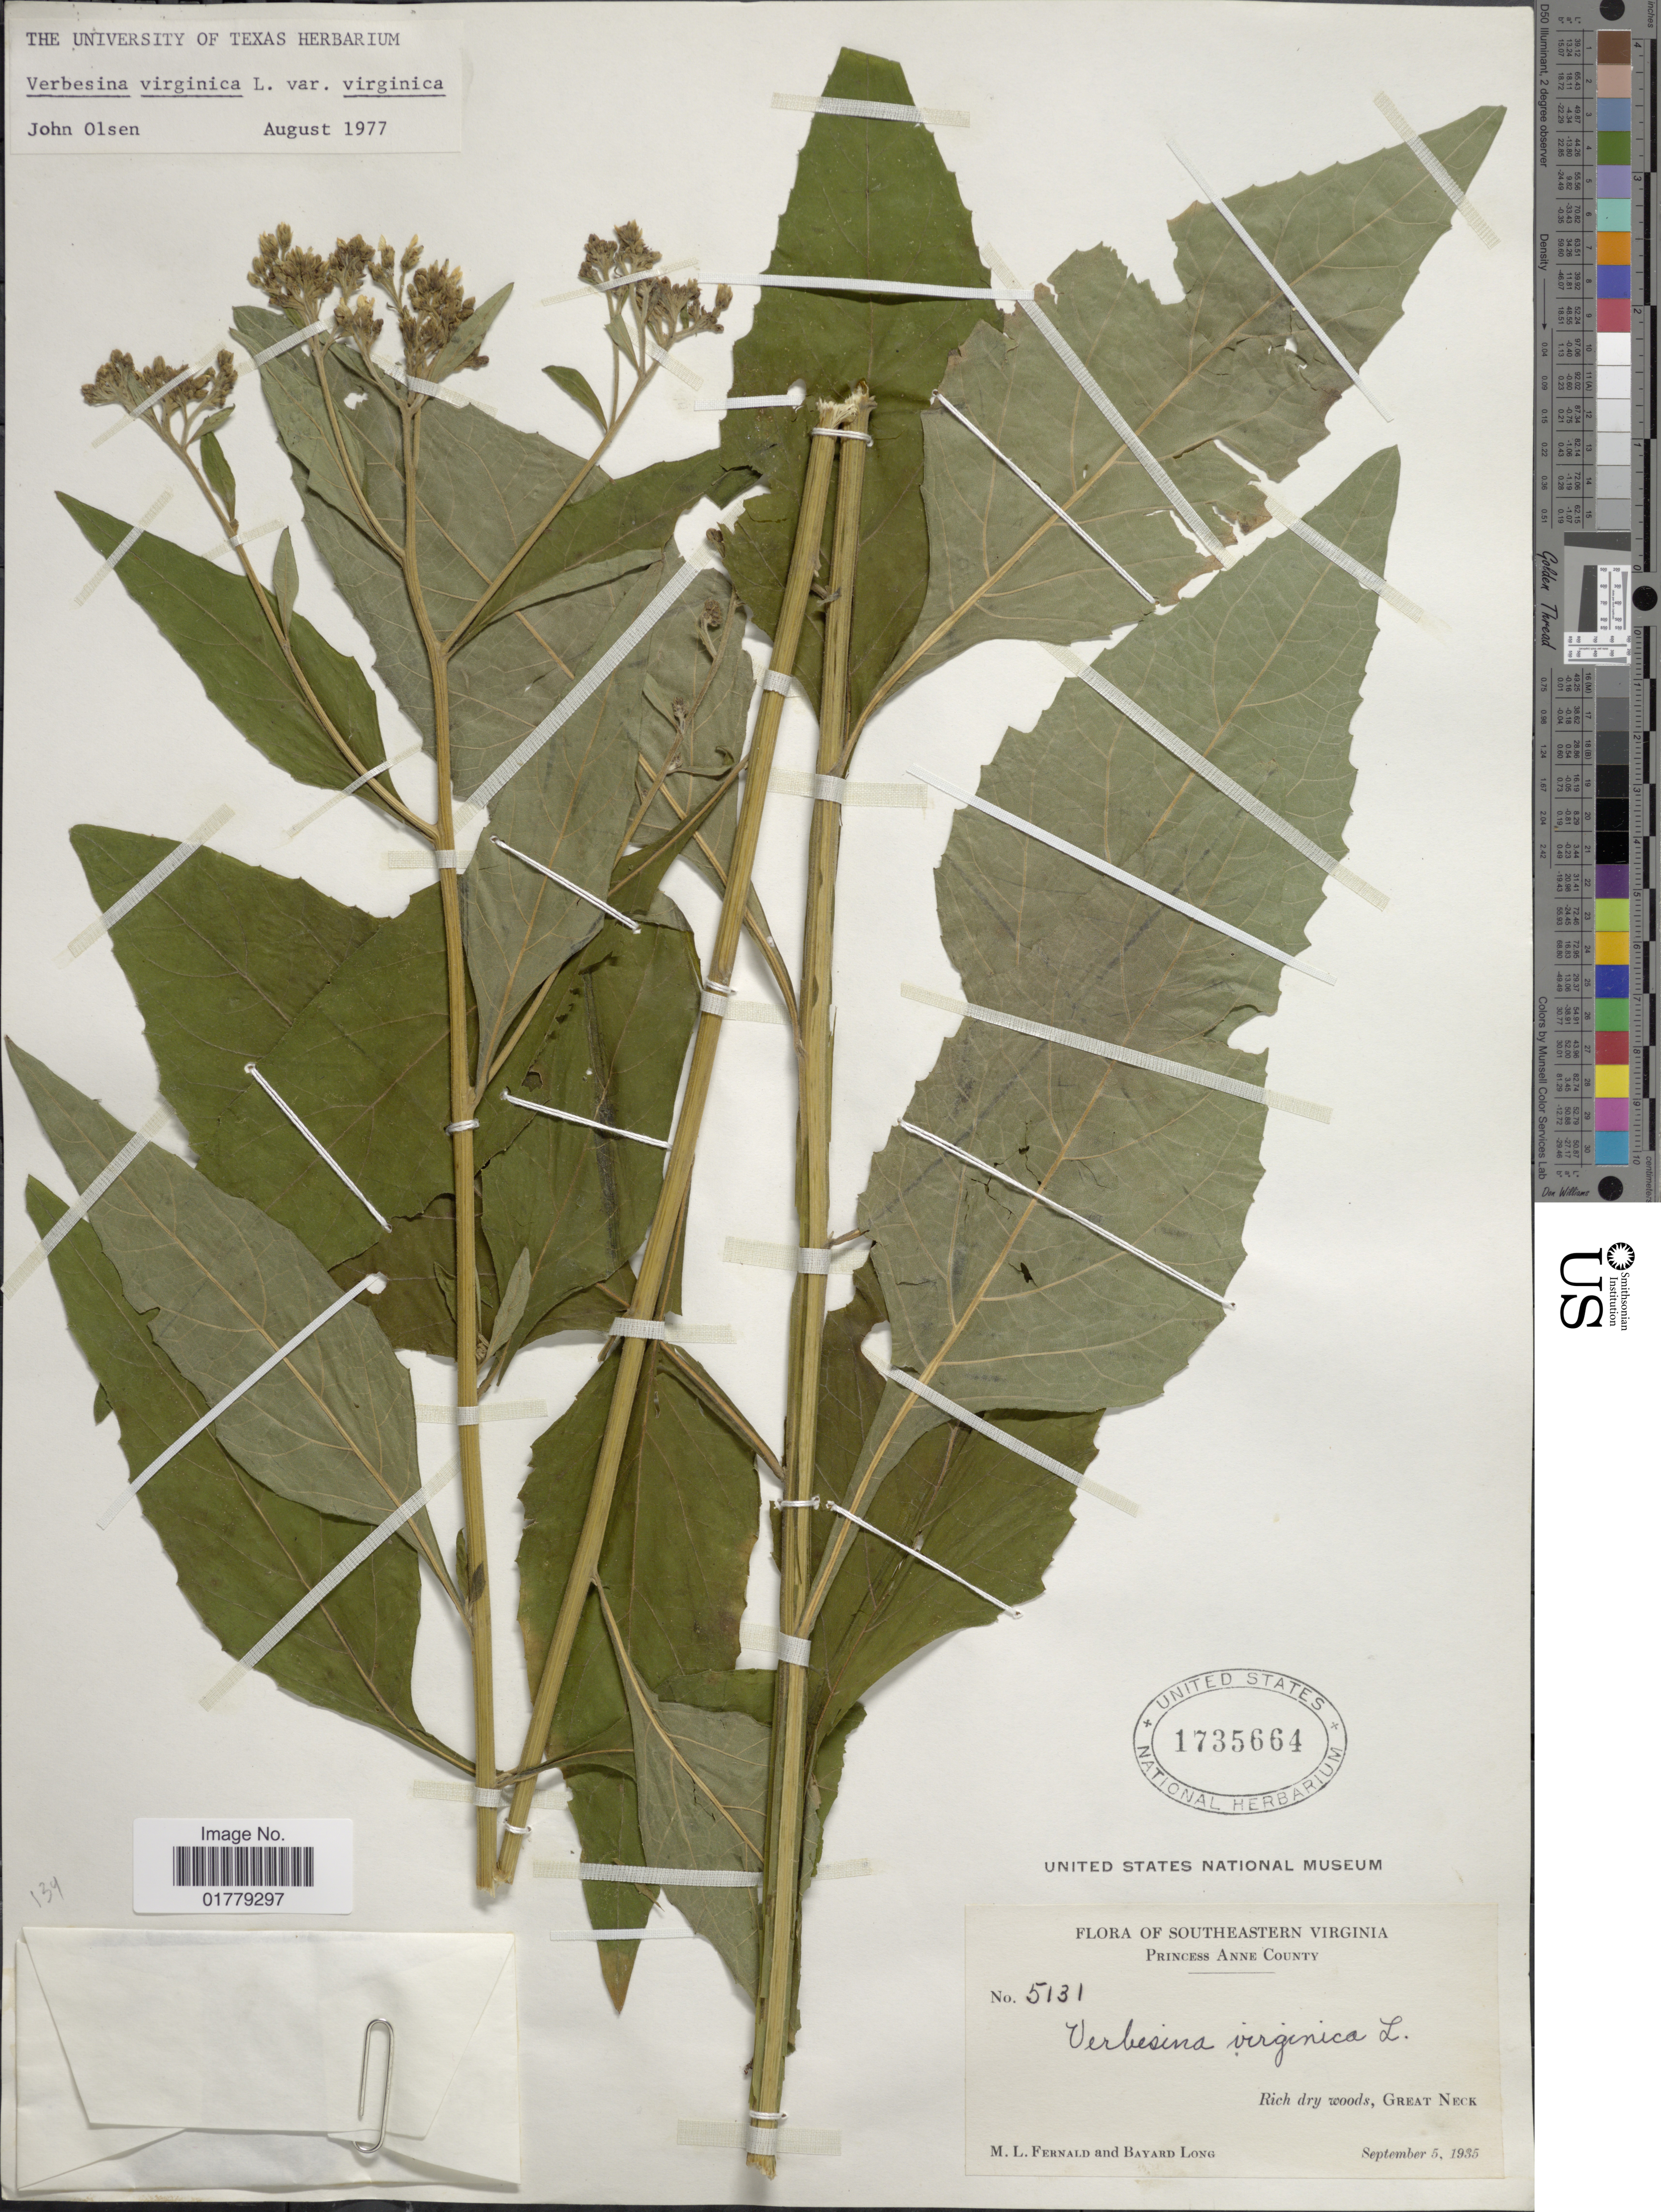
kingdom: Plantae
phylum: Tracheophyta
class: Magnoliopsida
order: Asterales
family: Asteraceae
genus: Verbesina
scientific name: Verbesina virginica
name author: L.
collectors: M. L. Fernald & B. Long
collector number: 5131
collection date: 1935-09-05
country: United States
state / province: Virginia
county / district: City of Virginia Beach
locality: Southeastern Virginia. Princess Anne County. Rich dry woods, Great Neck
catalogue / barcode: US 1735664